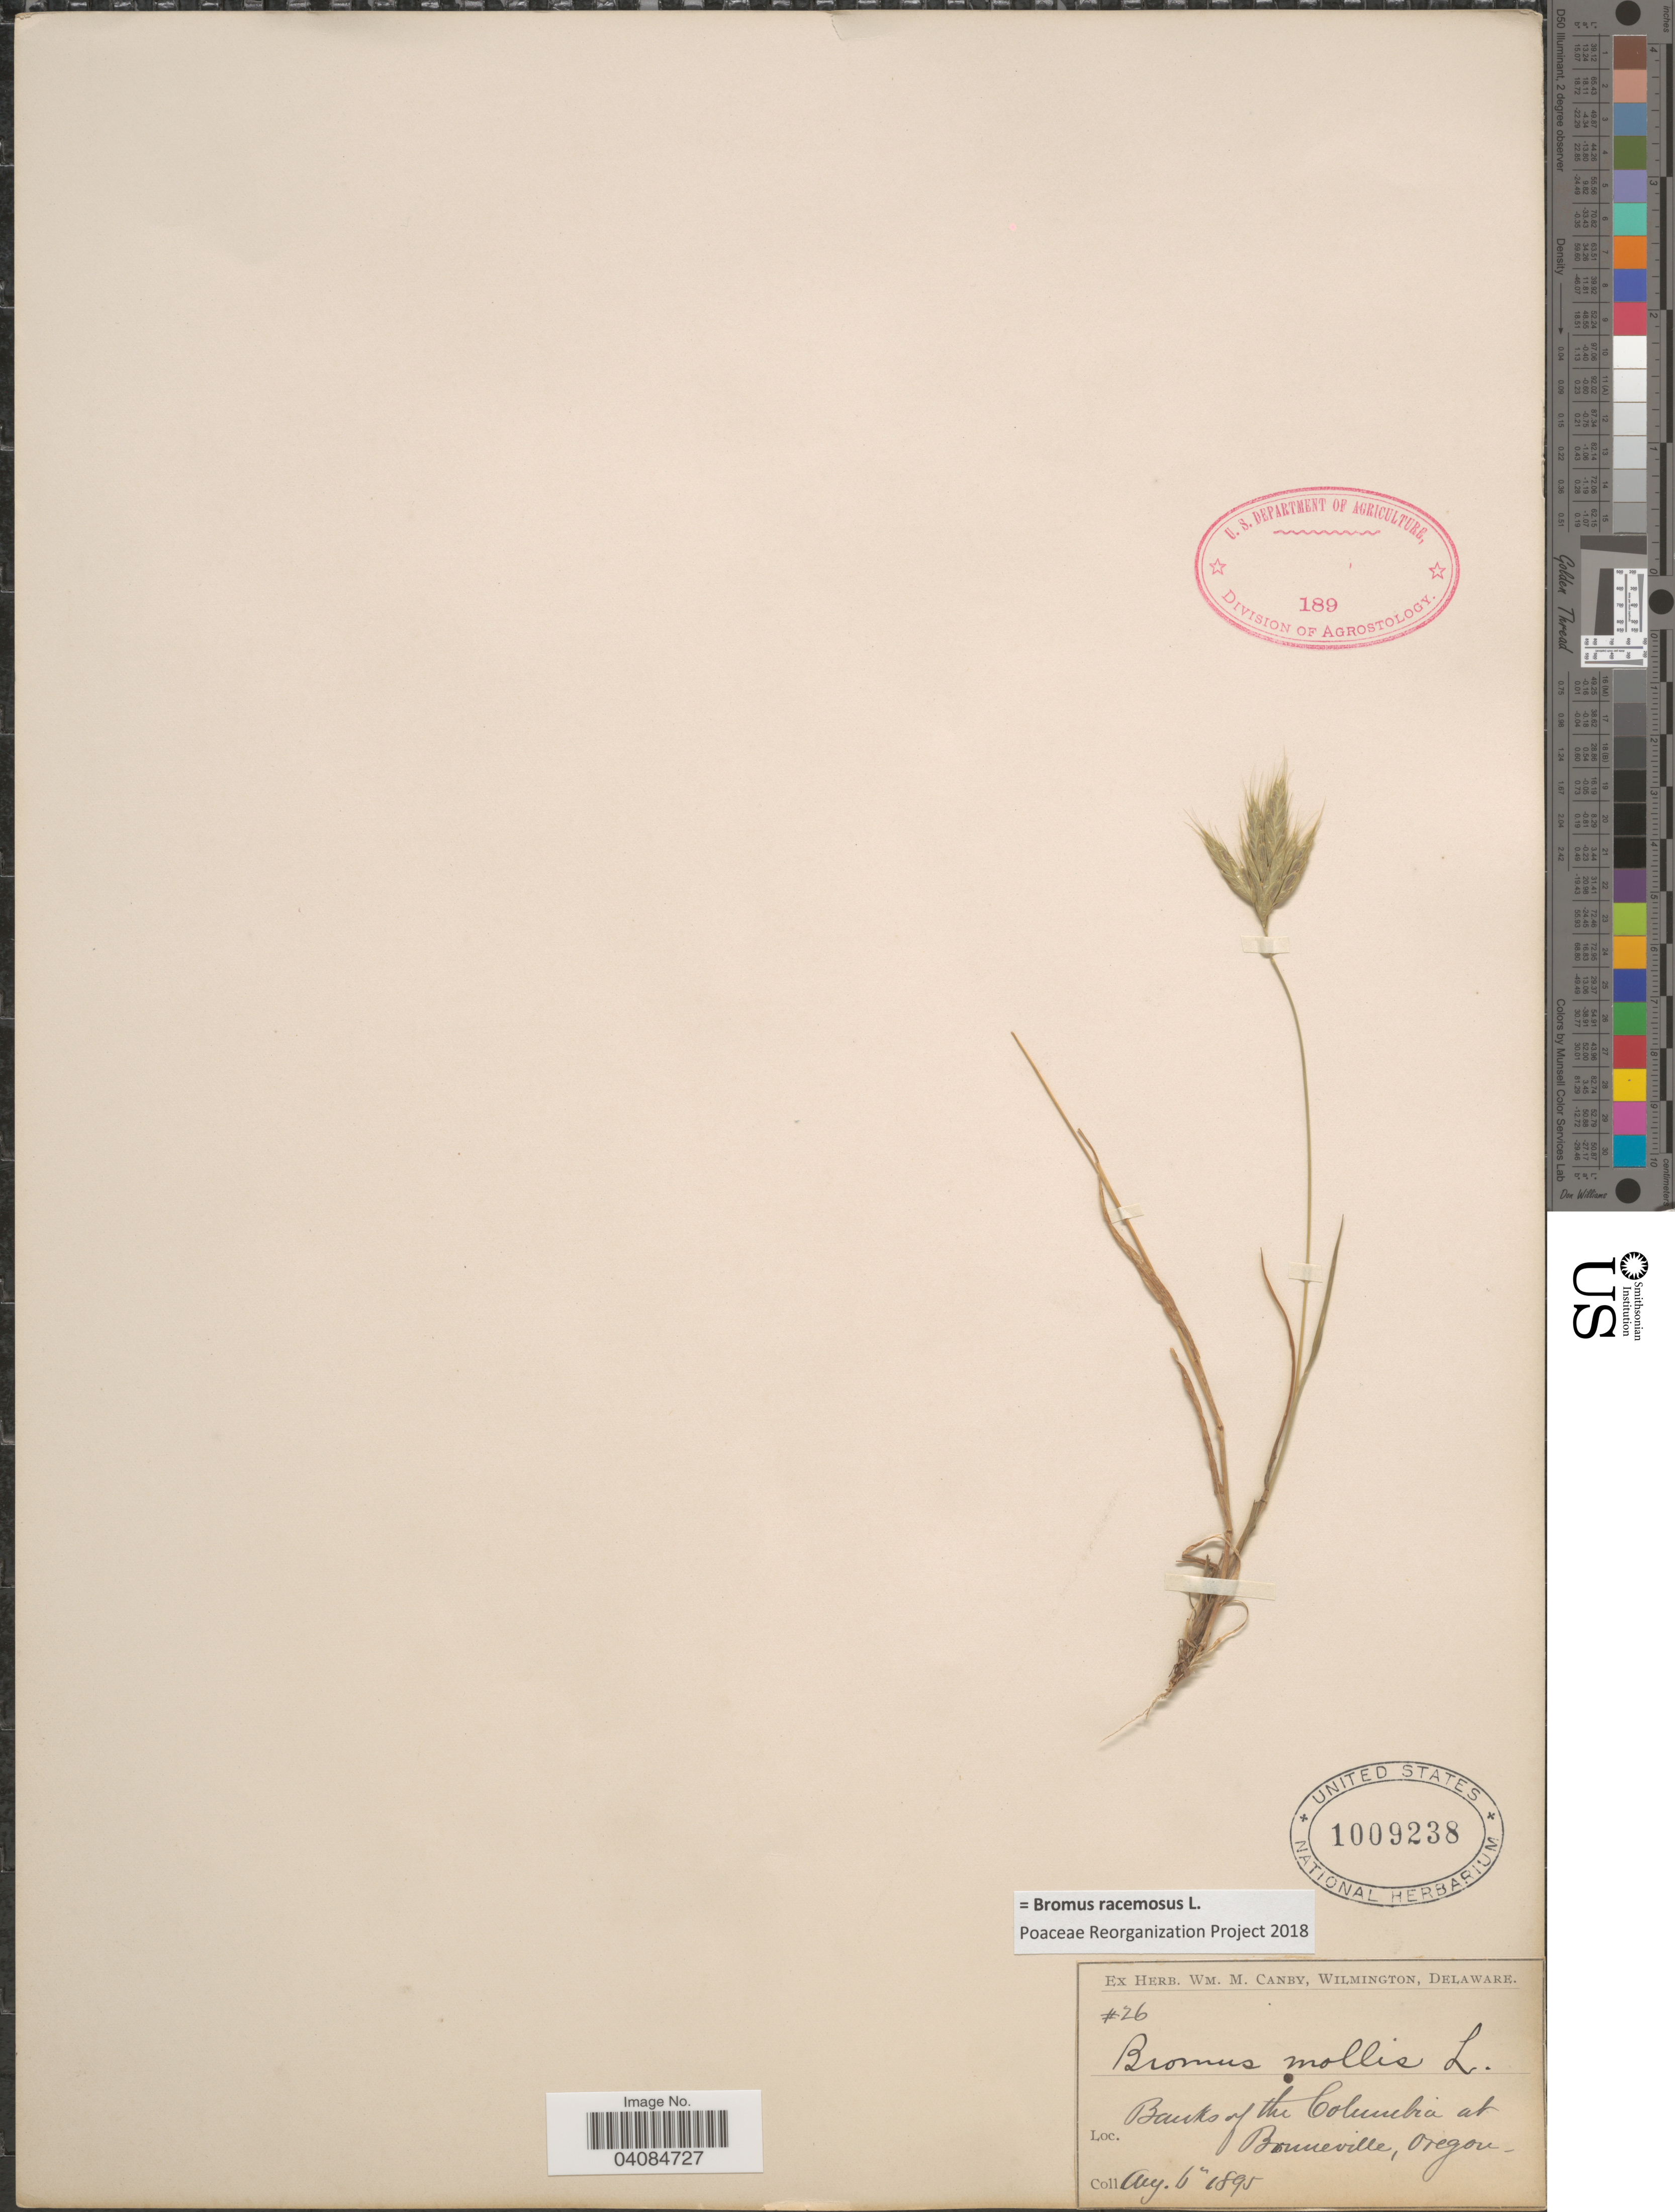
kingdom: Plantae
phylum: Tracheophyta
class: Liliopsida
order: Poales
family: Poaceae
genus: Bromus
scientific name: Bromus racemosus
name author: L.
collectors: ex herb. W.M. Canby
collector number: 26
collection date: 1895-08-06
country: United States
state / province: Oregon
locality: Banks of the Columbia at Bonneville.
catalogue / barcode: US 1009238